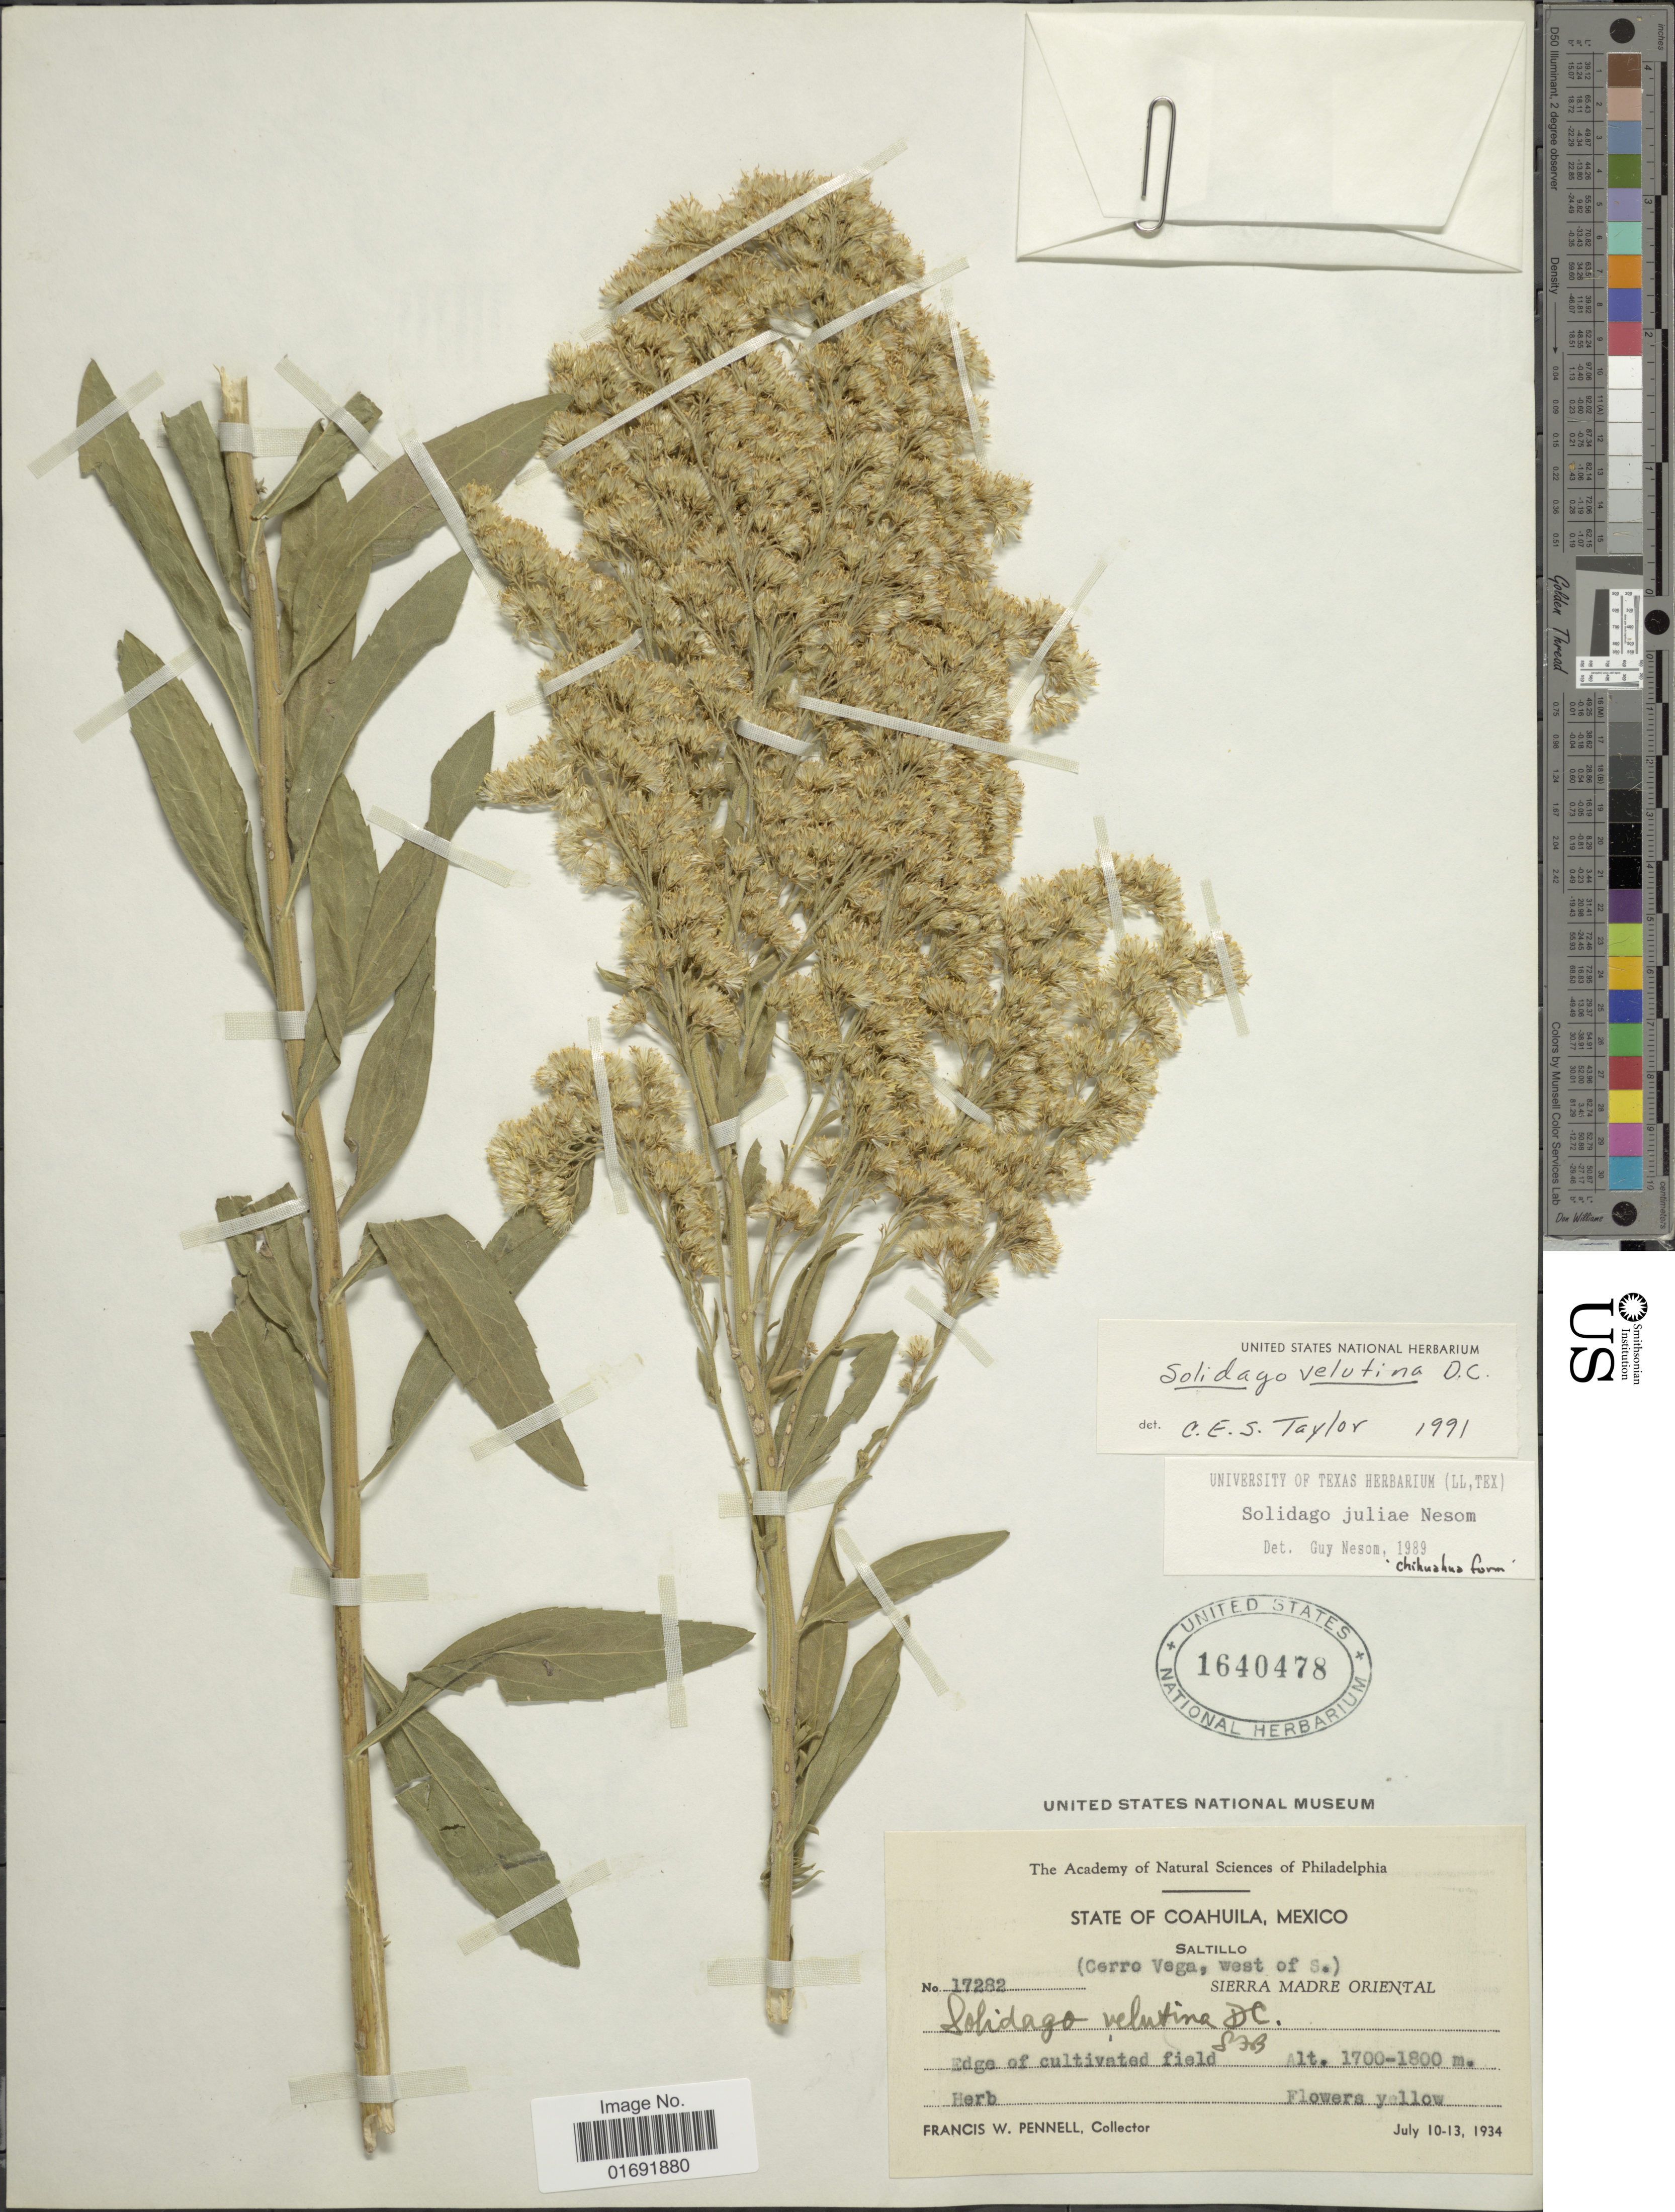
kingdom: Plantae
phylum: Tracheophyta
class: Magnoliopsida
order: Asterales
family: Asteraceae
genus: Solidago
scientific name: Solidago velutina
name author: DC.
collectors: F. W. Pennell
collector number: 17282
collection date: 1934-07-10/1934-07-13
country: Mexico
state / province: Coahuila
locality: Saltillo, Cerro Vega, west of S., Sierra Madre Oriental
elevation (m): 1700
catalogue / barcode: US 1640478